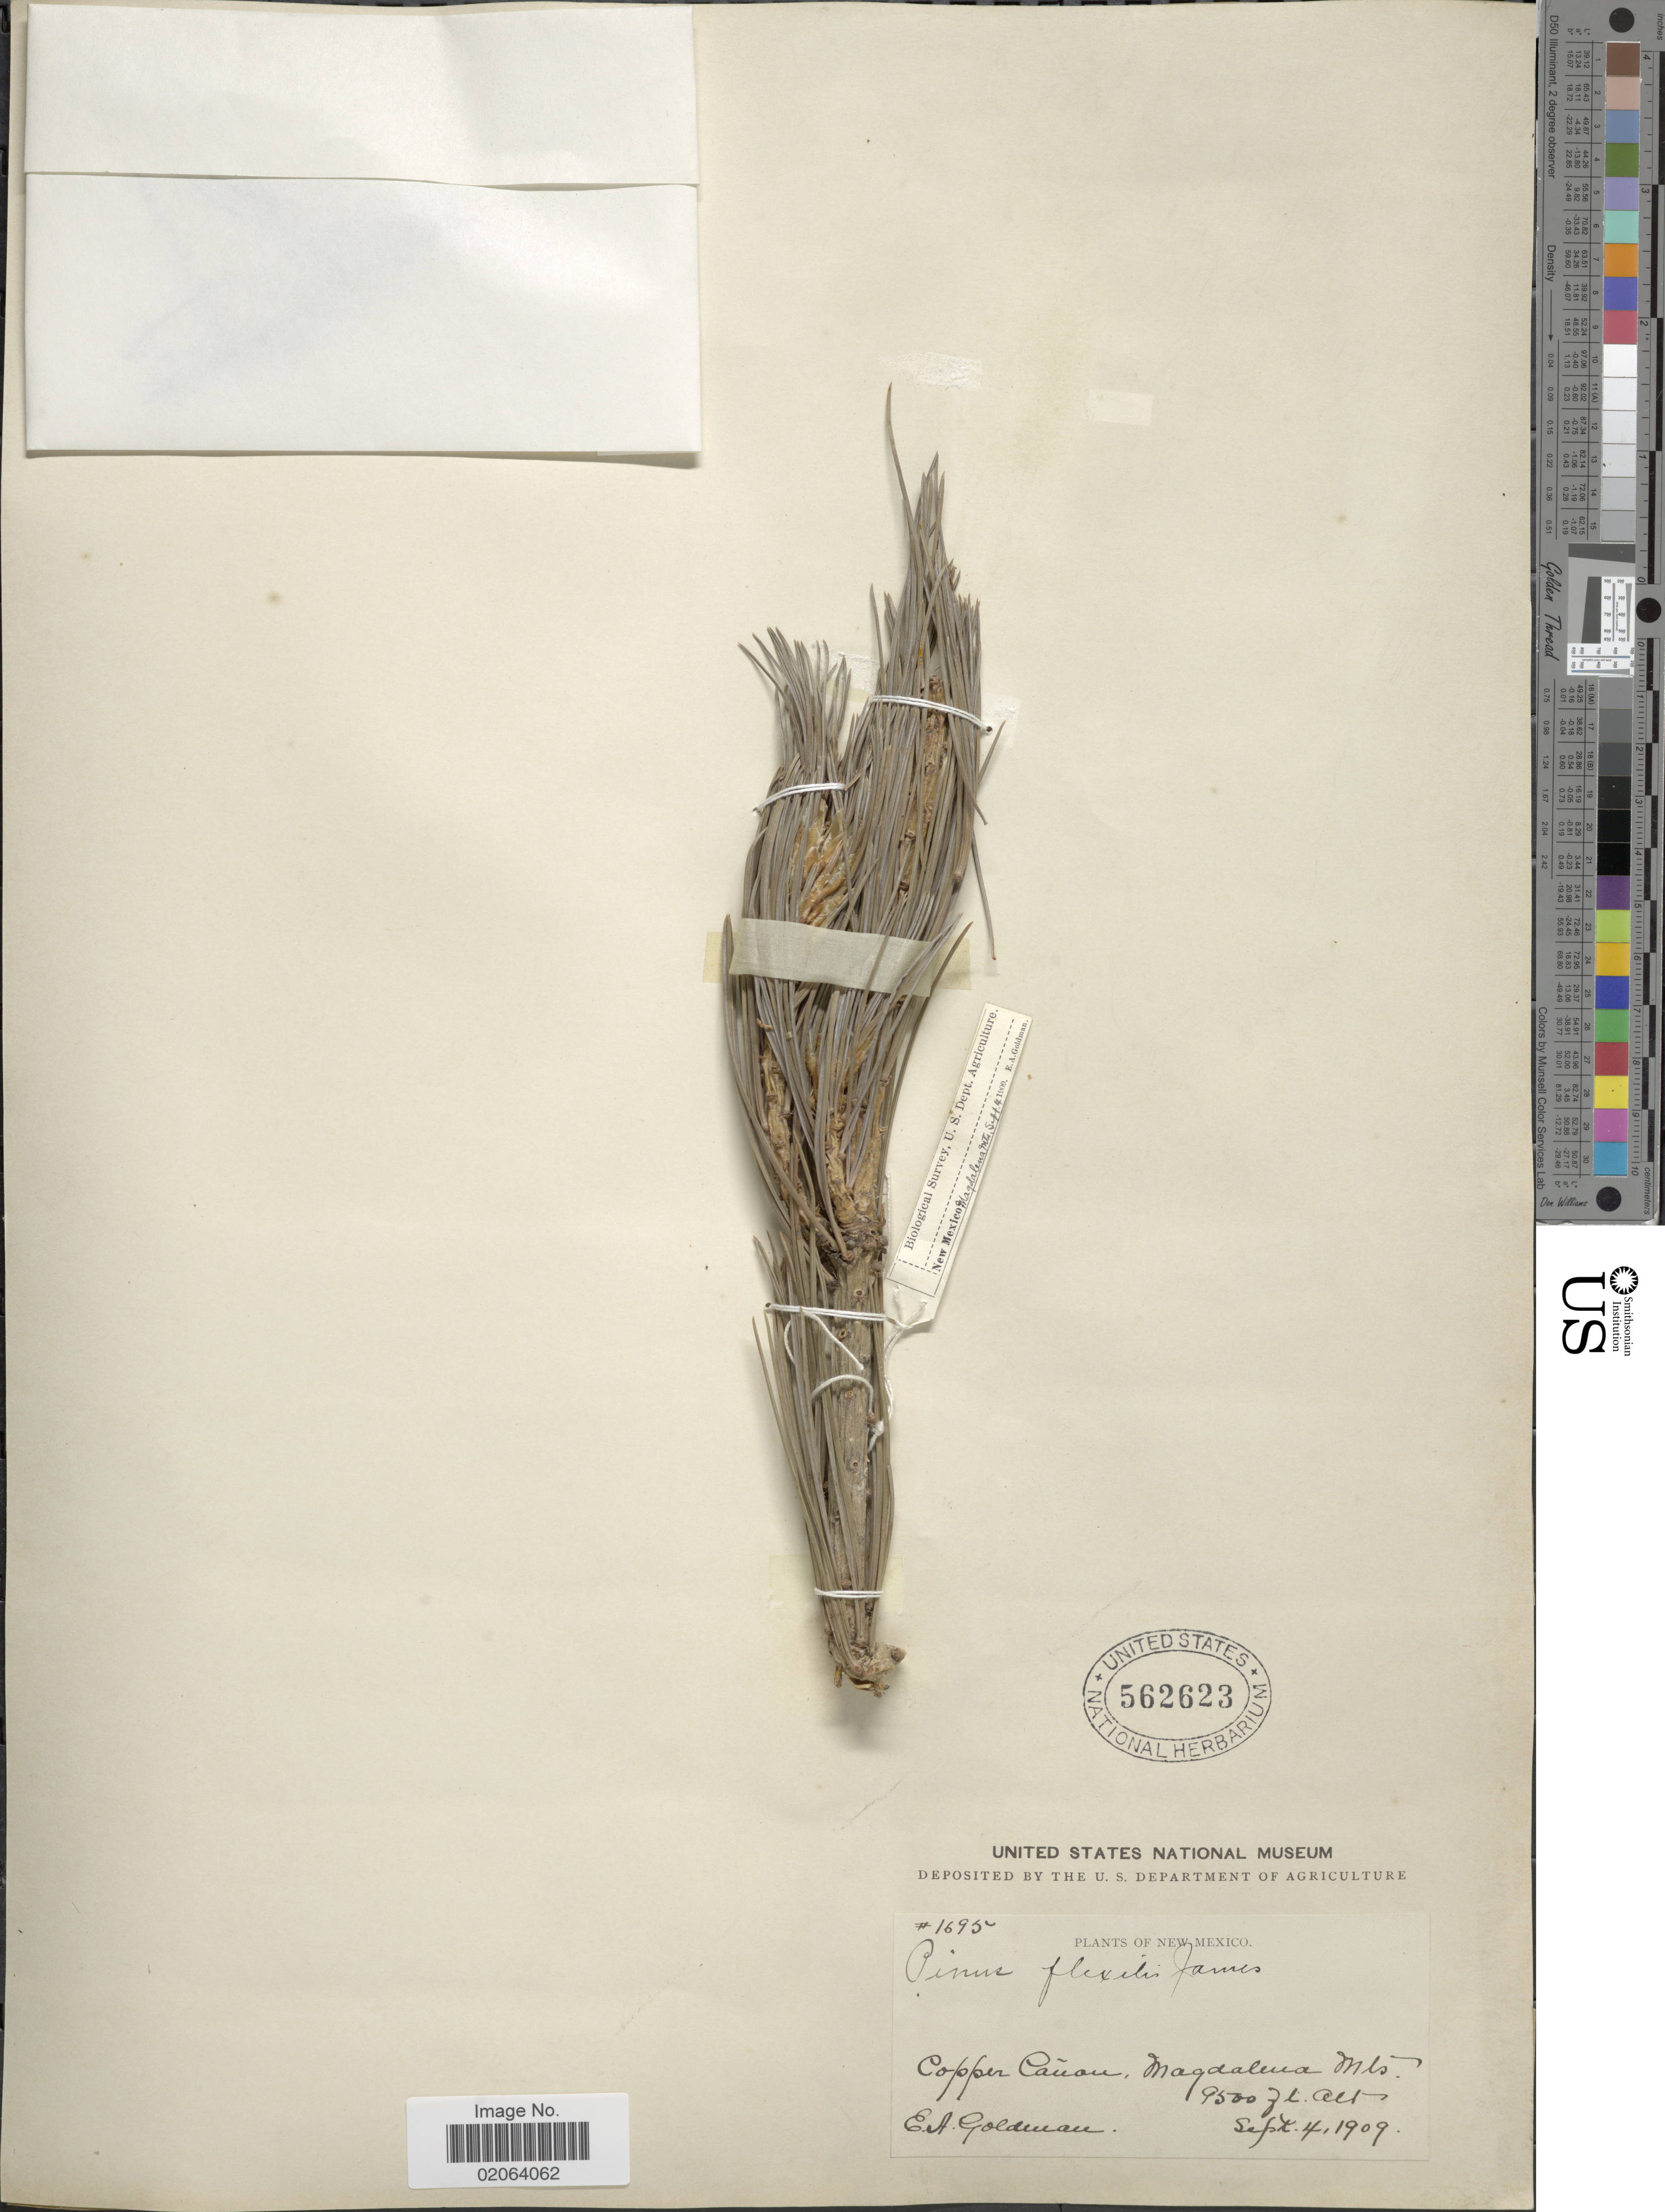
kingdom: Plantae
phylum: Tracheophyta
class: Pinopsida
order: Pinales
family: Pinaceae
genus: Pinus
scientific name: Pinus flexilis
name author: E. James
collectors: E. A. Goldman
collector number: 1695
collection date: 1909-09-04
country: United States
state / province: New Mexico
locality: Copper Cañon, Magdalena Mts.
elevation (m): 2896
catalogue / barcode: US 562623